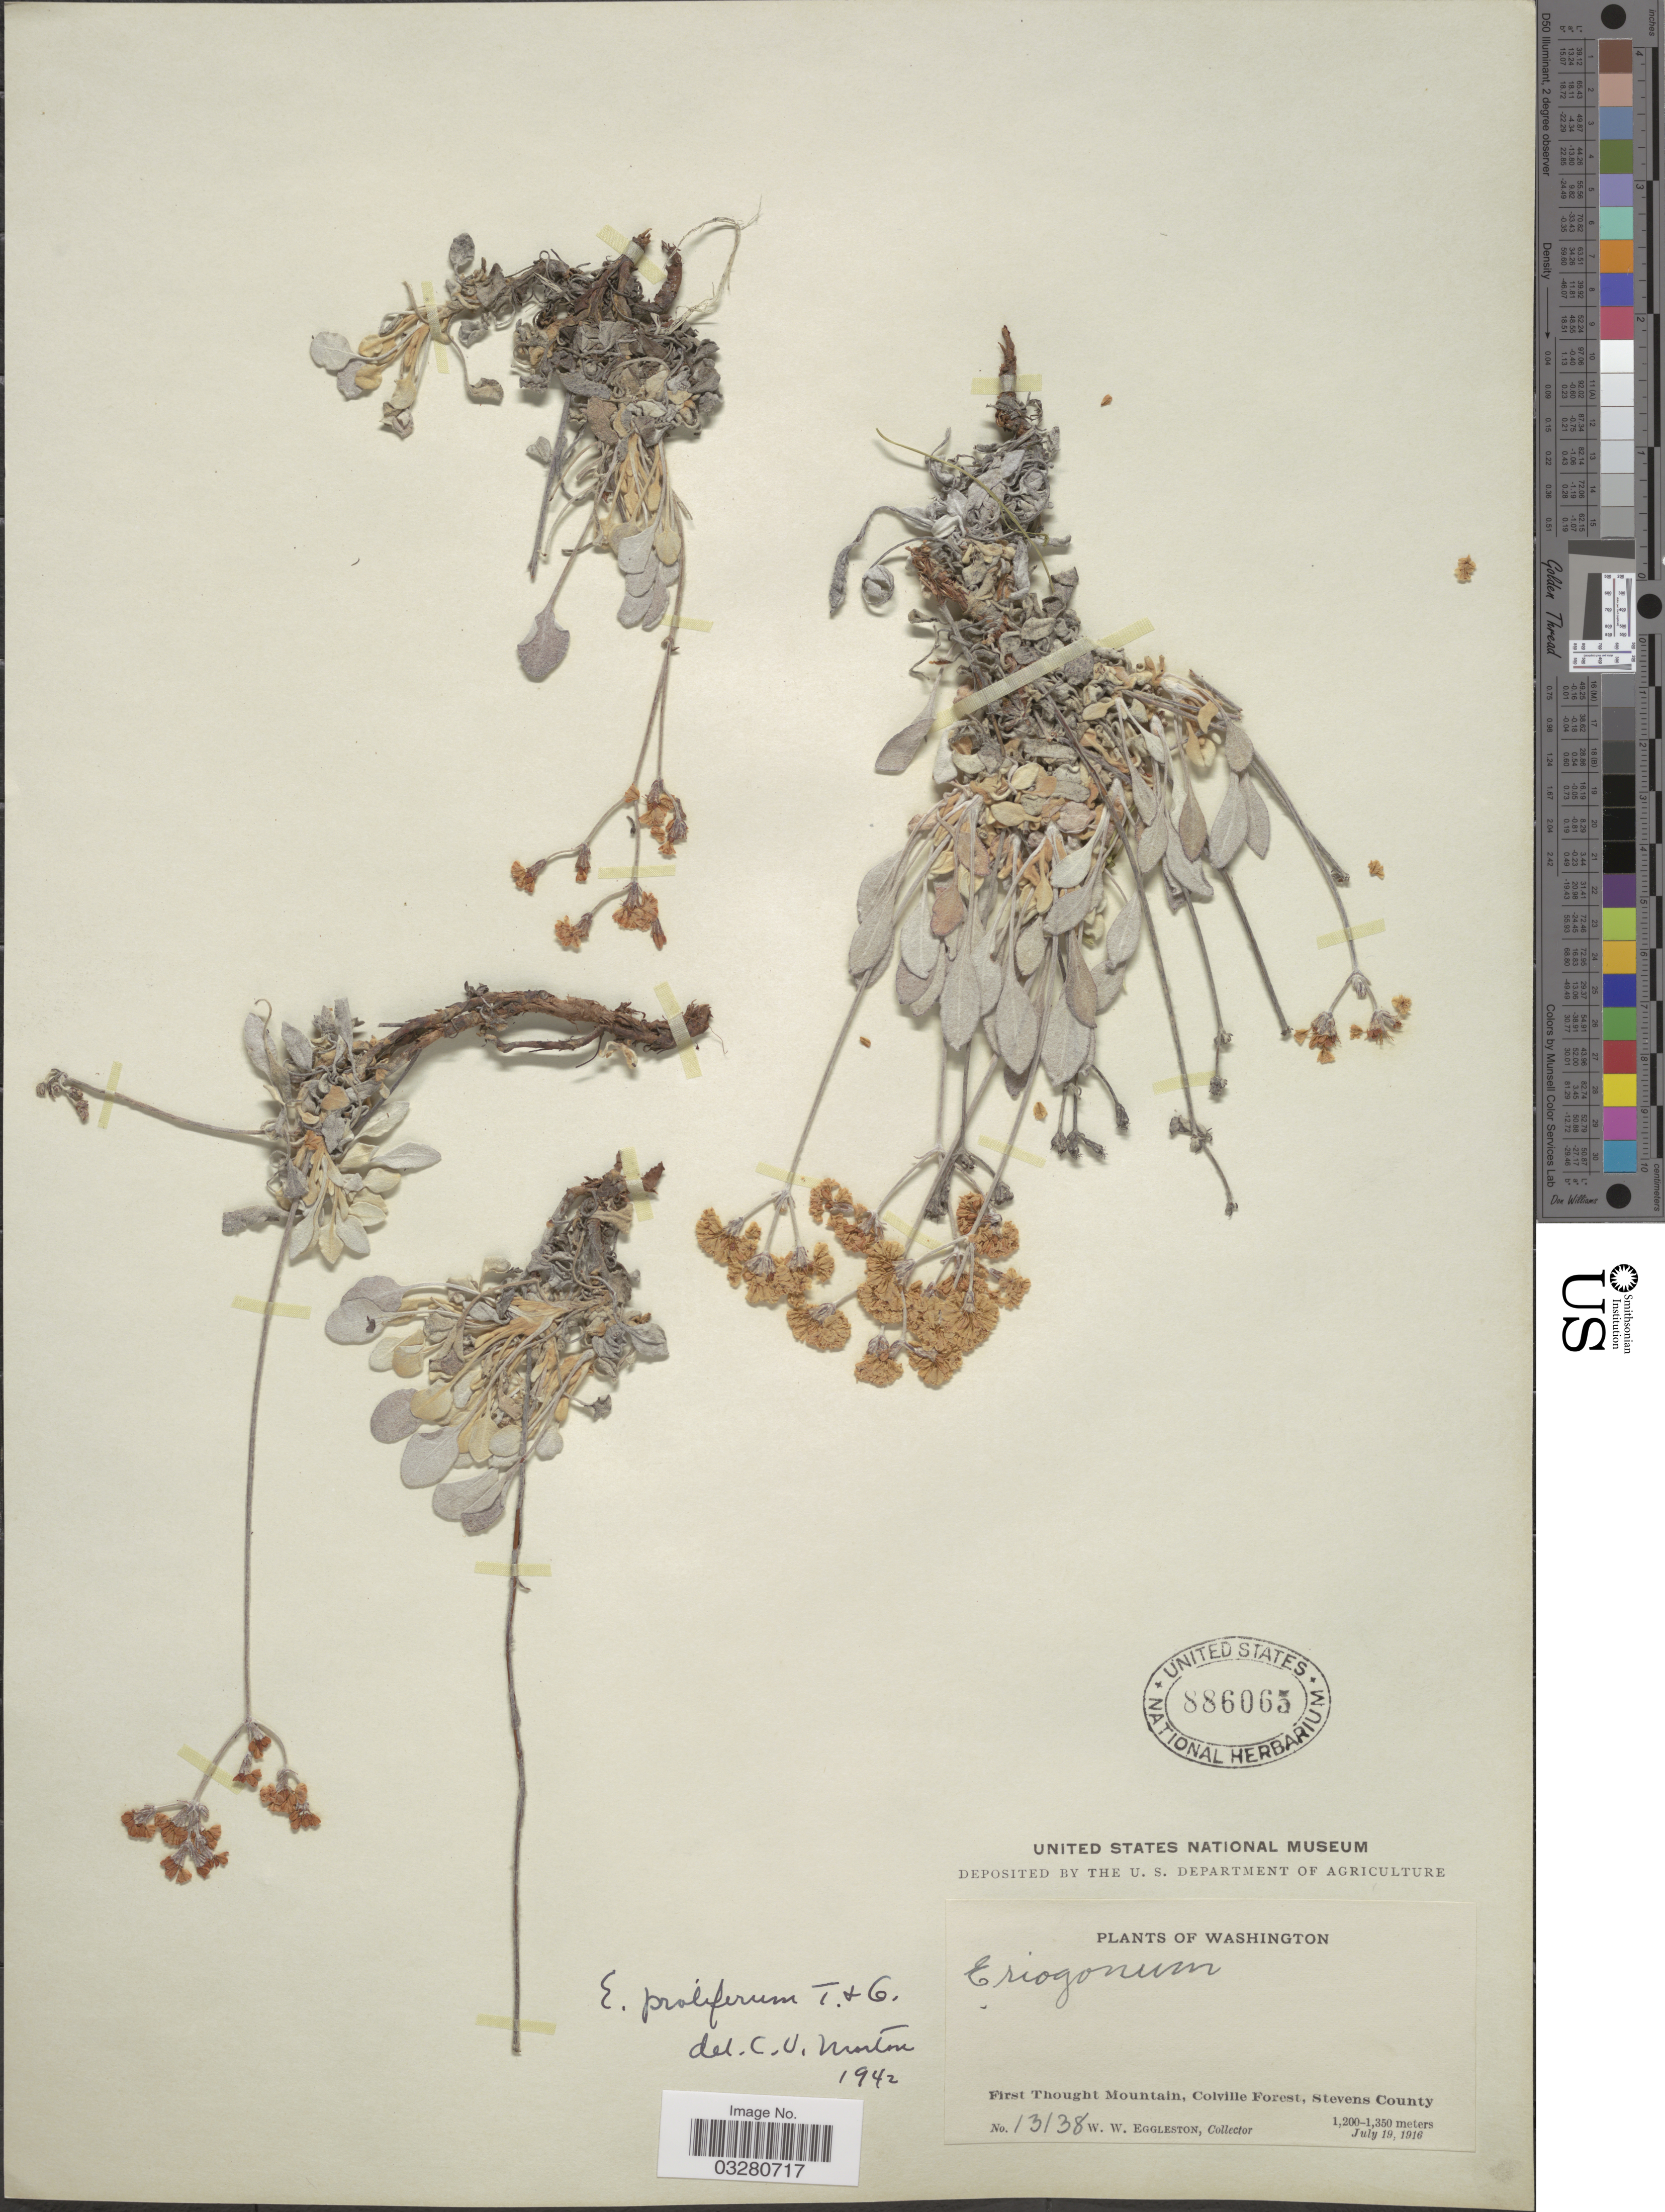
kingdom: Plantae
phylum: Tracheophyta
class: Magnoliopsida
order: Caryophyllales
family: Polygonaceae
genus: Eriogonum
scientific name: Eriogonum strictum subsp. proliferum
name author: (Torr. & A. Gray) S. Stokes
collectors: W. W. Eggleston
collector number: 13138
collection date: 1916-07-19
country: United States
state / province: Washington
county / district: Stevens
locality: First Thought Mountain, Colville Forest, Stevens County.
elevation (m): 1200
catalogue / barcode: US 886065